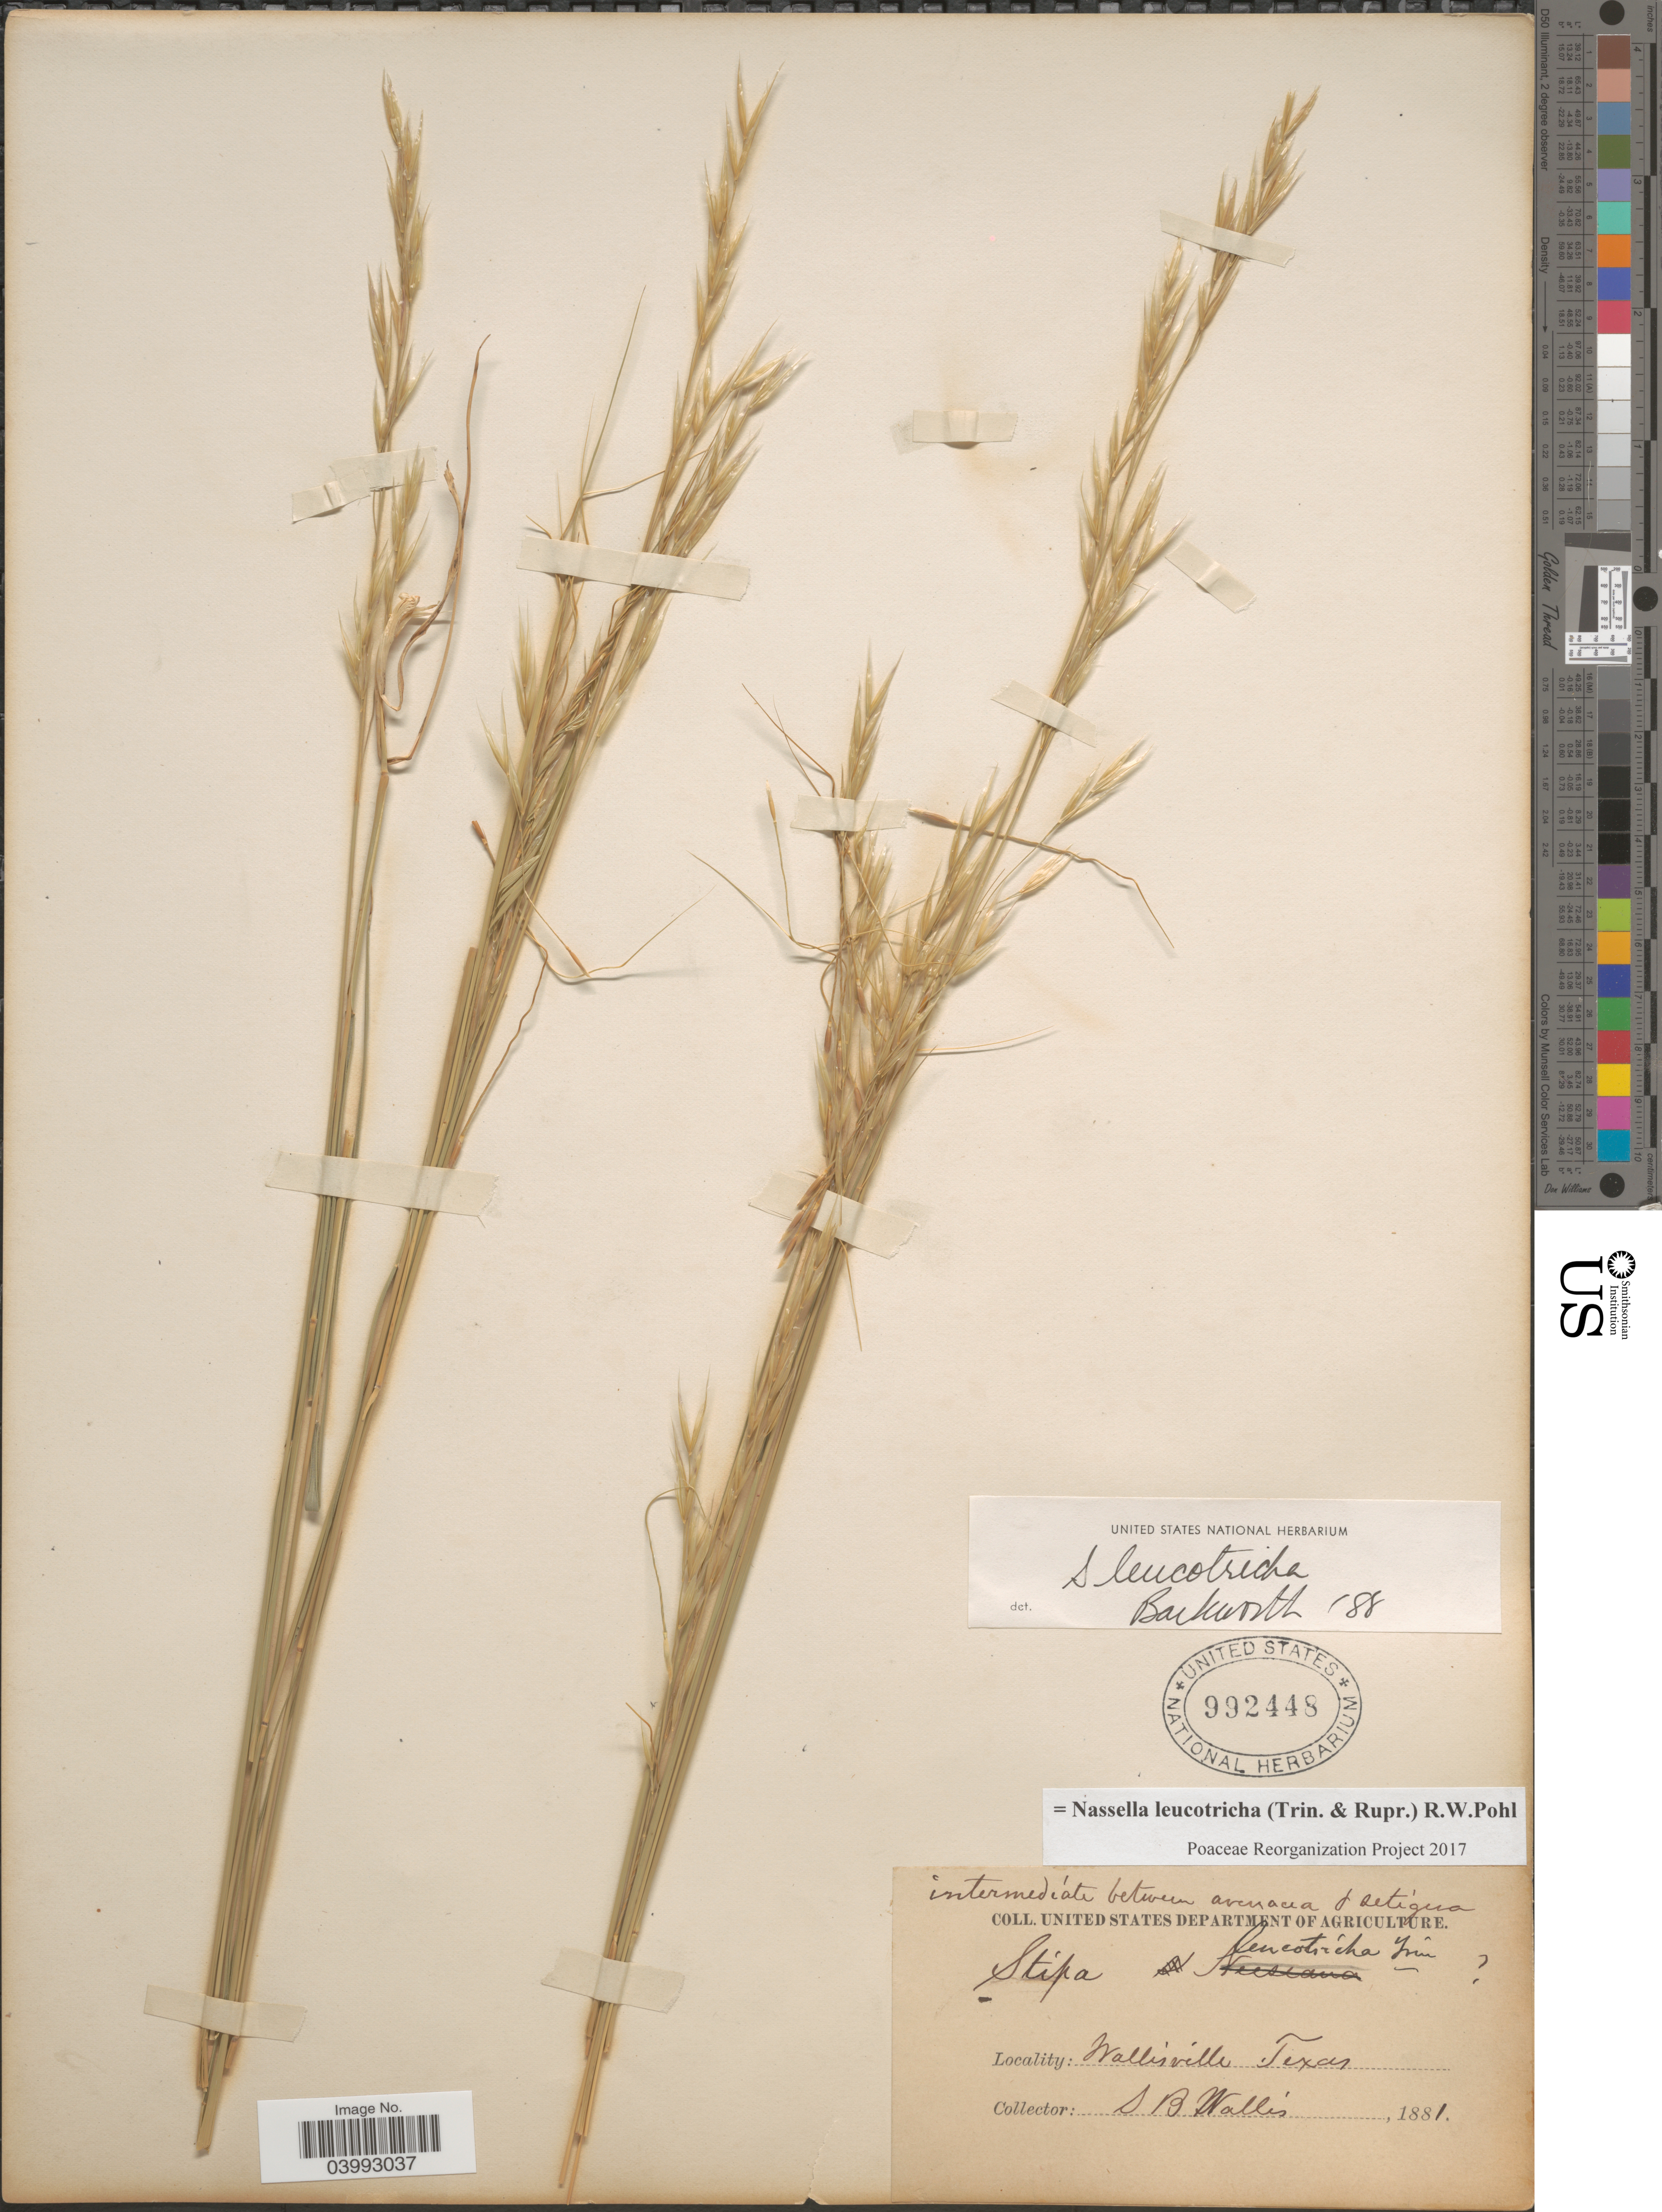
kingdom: Plantae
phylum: Tracheophyta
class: Liliopsida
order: Poales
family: Poaceae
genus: Nassella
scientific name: Nassella leucotricha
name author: (Trin. & Rupr.) R.W. Pohl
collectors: S. Wallis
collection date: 1881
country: United States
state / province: Texas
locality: Wallisville.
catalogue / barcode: US 992448